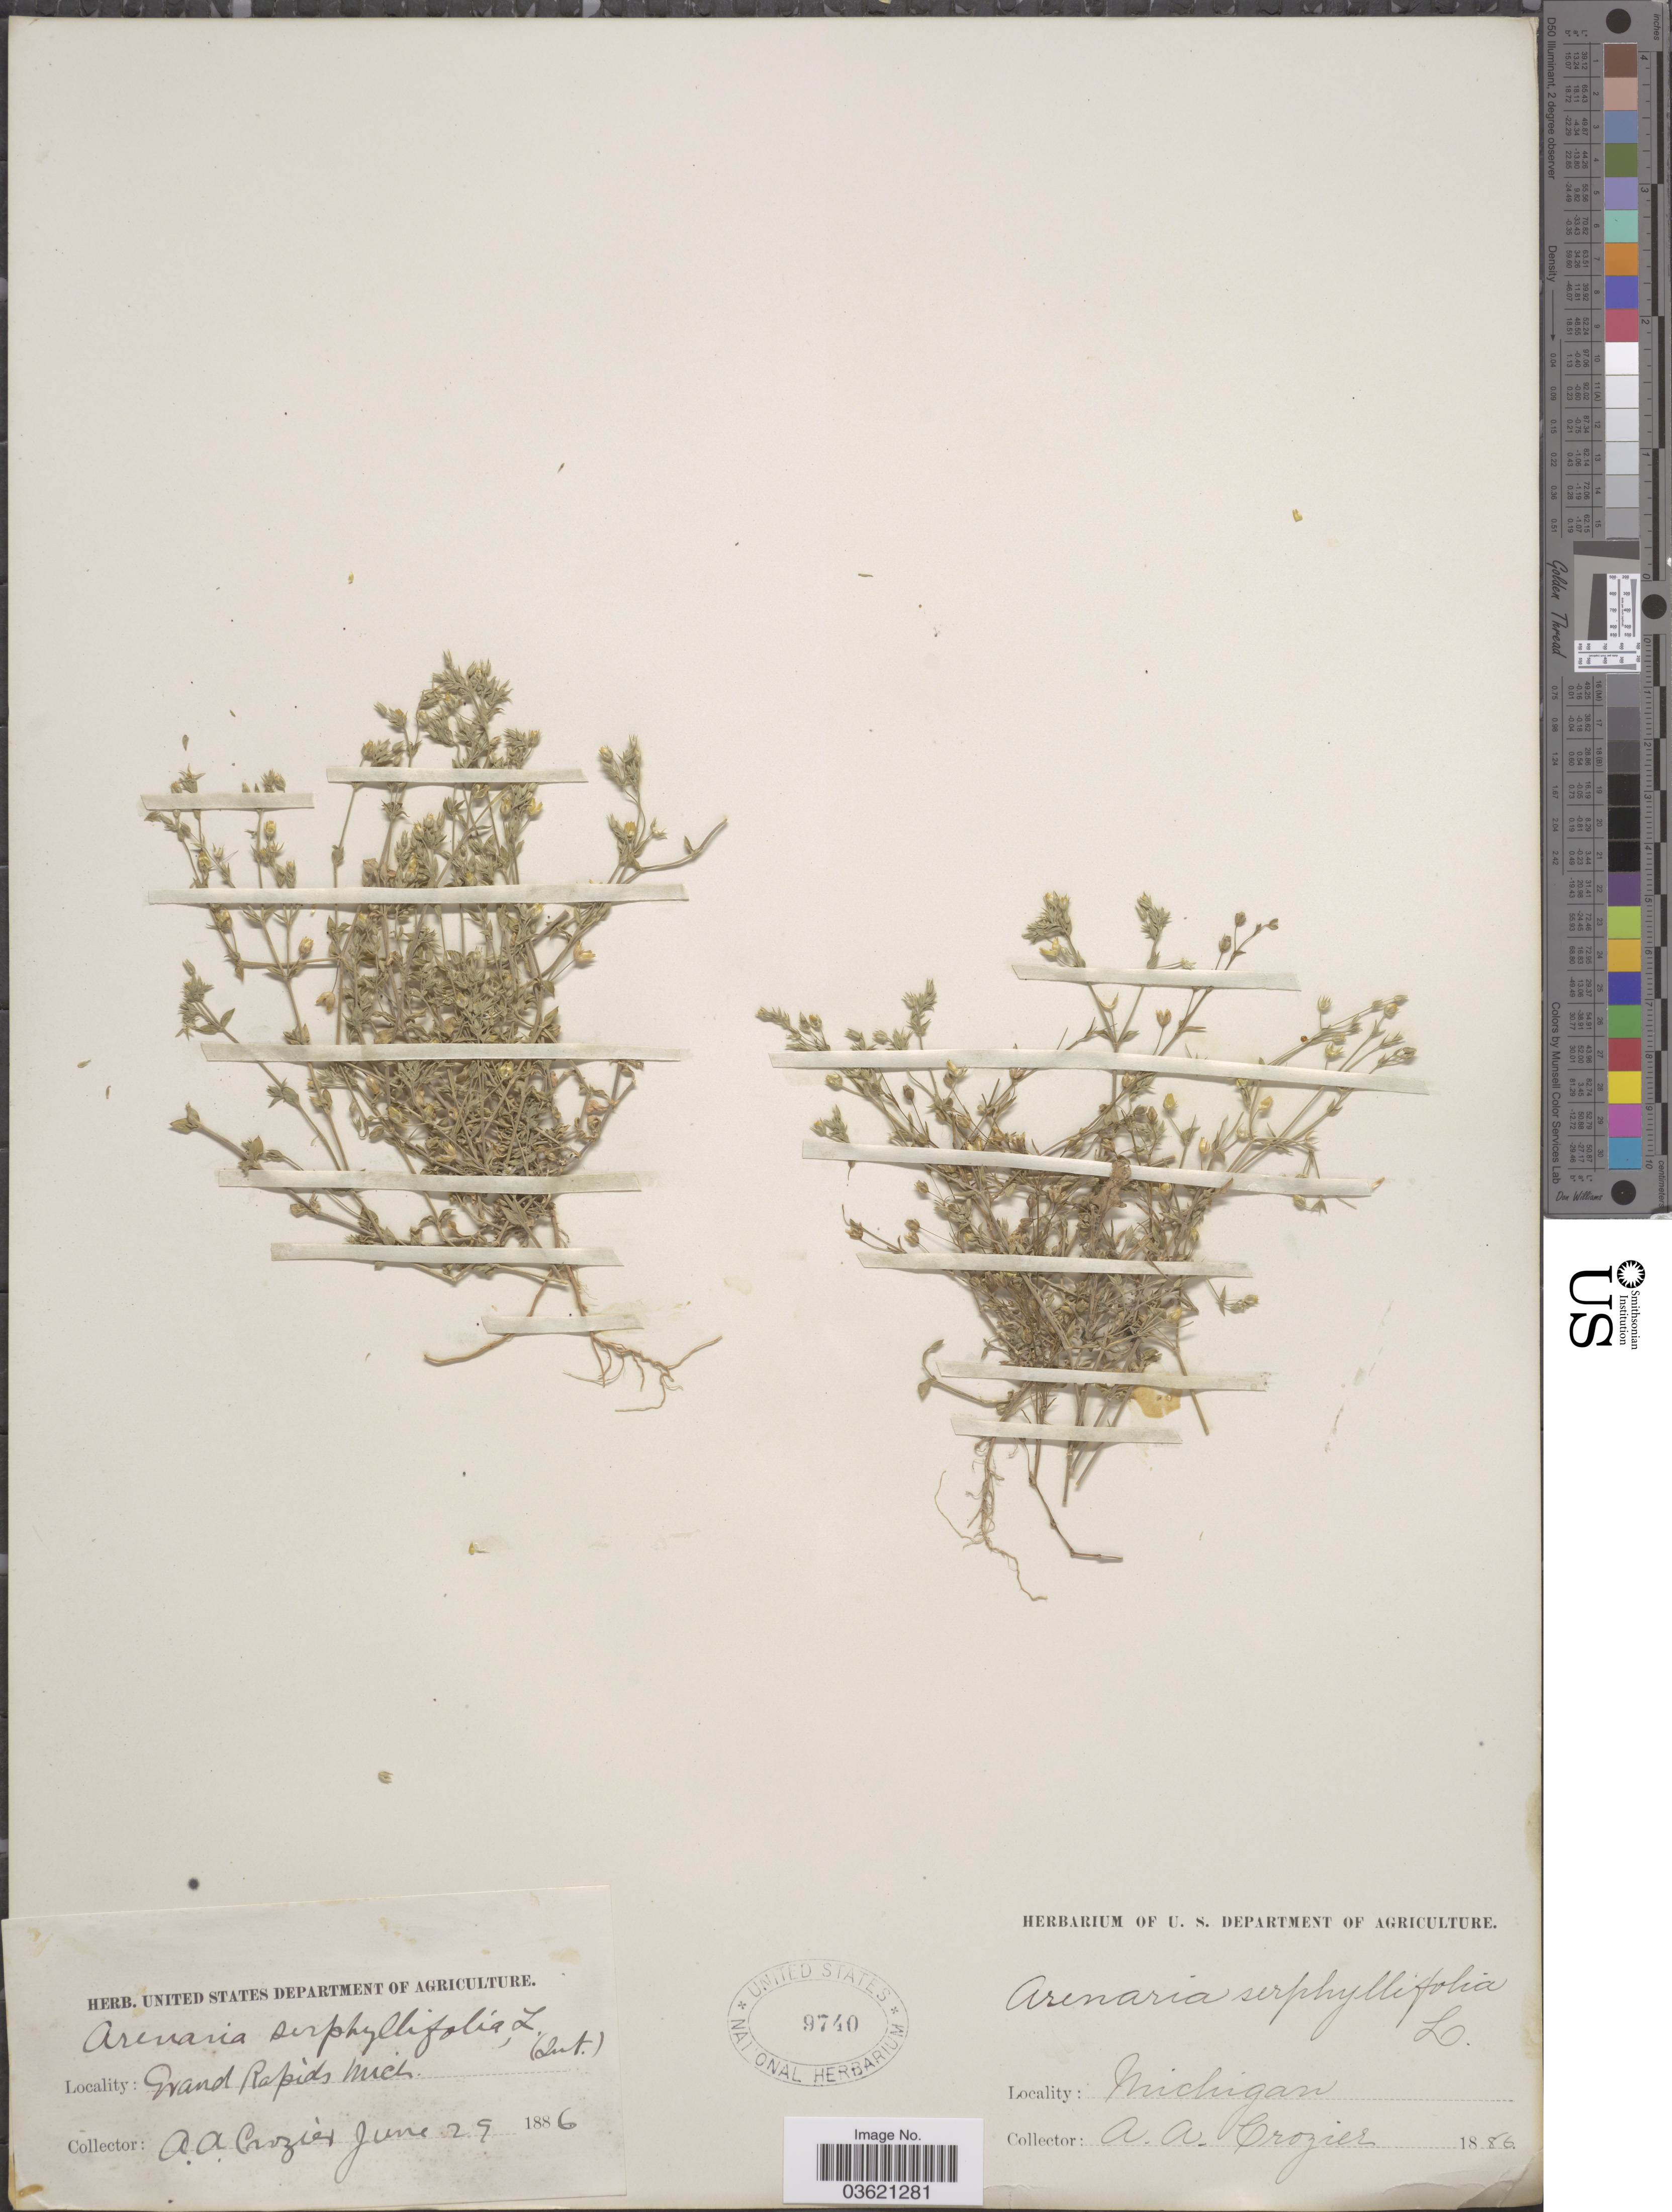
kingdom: Plantae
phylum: Tracheophyta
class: Magnoliopsida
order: Caryophyllales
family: Caryophyllaceae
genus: Arenaria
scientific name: Arenaria serpyllifolia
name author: L.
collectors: A. Crozier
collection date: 1886-06-29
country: United States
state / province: Michigan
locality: Grand Rapids.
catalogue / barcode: US 9740